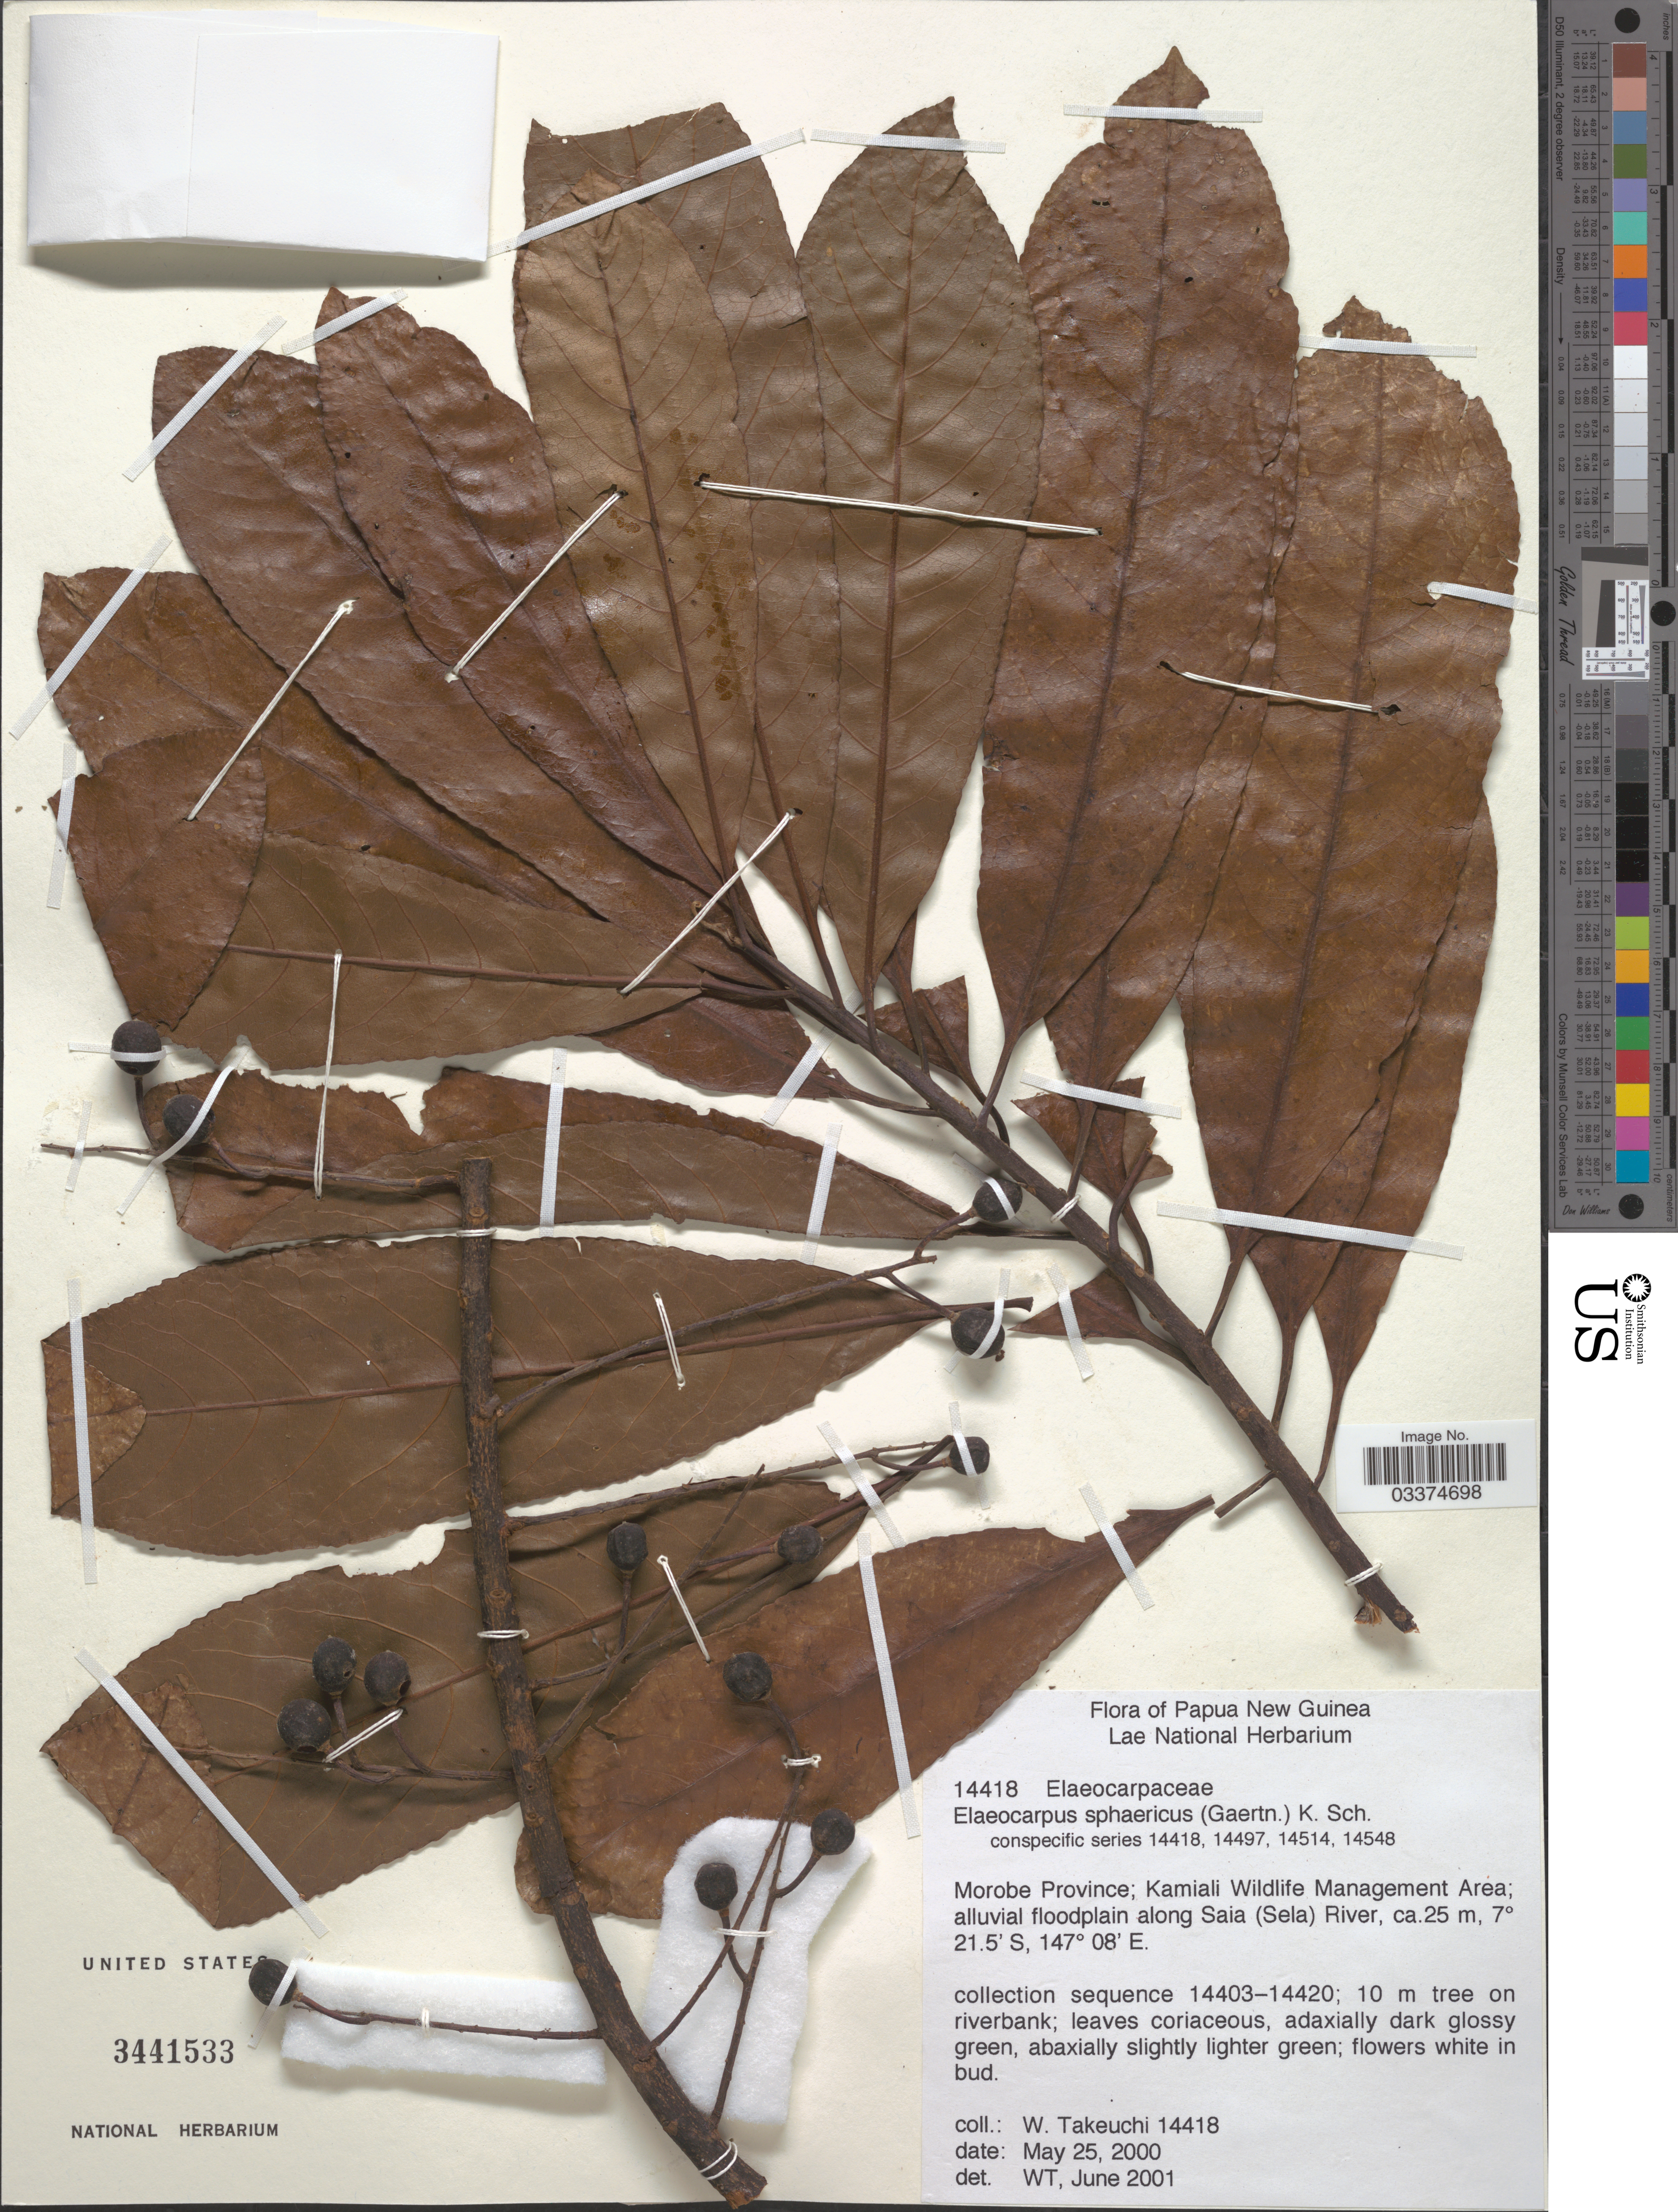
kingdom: Plantae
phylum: Tracheophyta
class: Magnoliopsida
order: Oxalidales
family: Elaeocarpaceae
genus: Elaeocarpus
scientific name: Elaeocarpus angustifolius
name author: Blume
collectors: W. Takeuchi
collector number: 14418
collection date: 2000-05-25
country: Papua New Guinea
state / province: Morobe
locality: Kamiali Wildlife Management Area; alluvial floodplain along Saia (Sela) River.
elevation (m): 25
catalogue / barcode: US 3441533